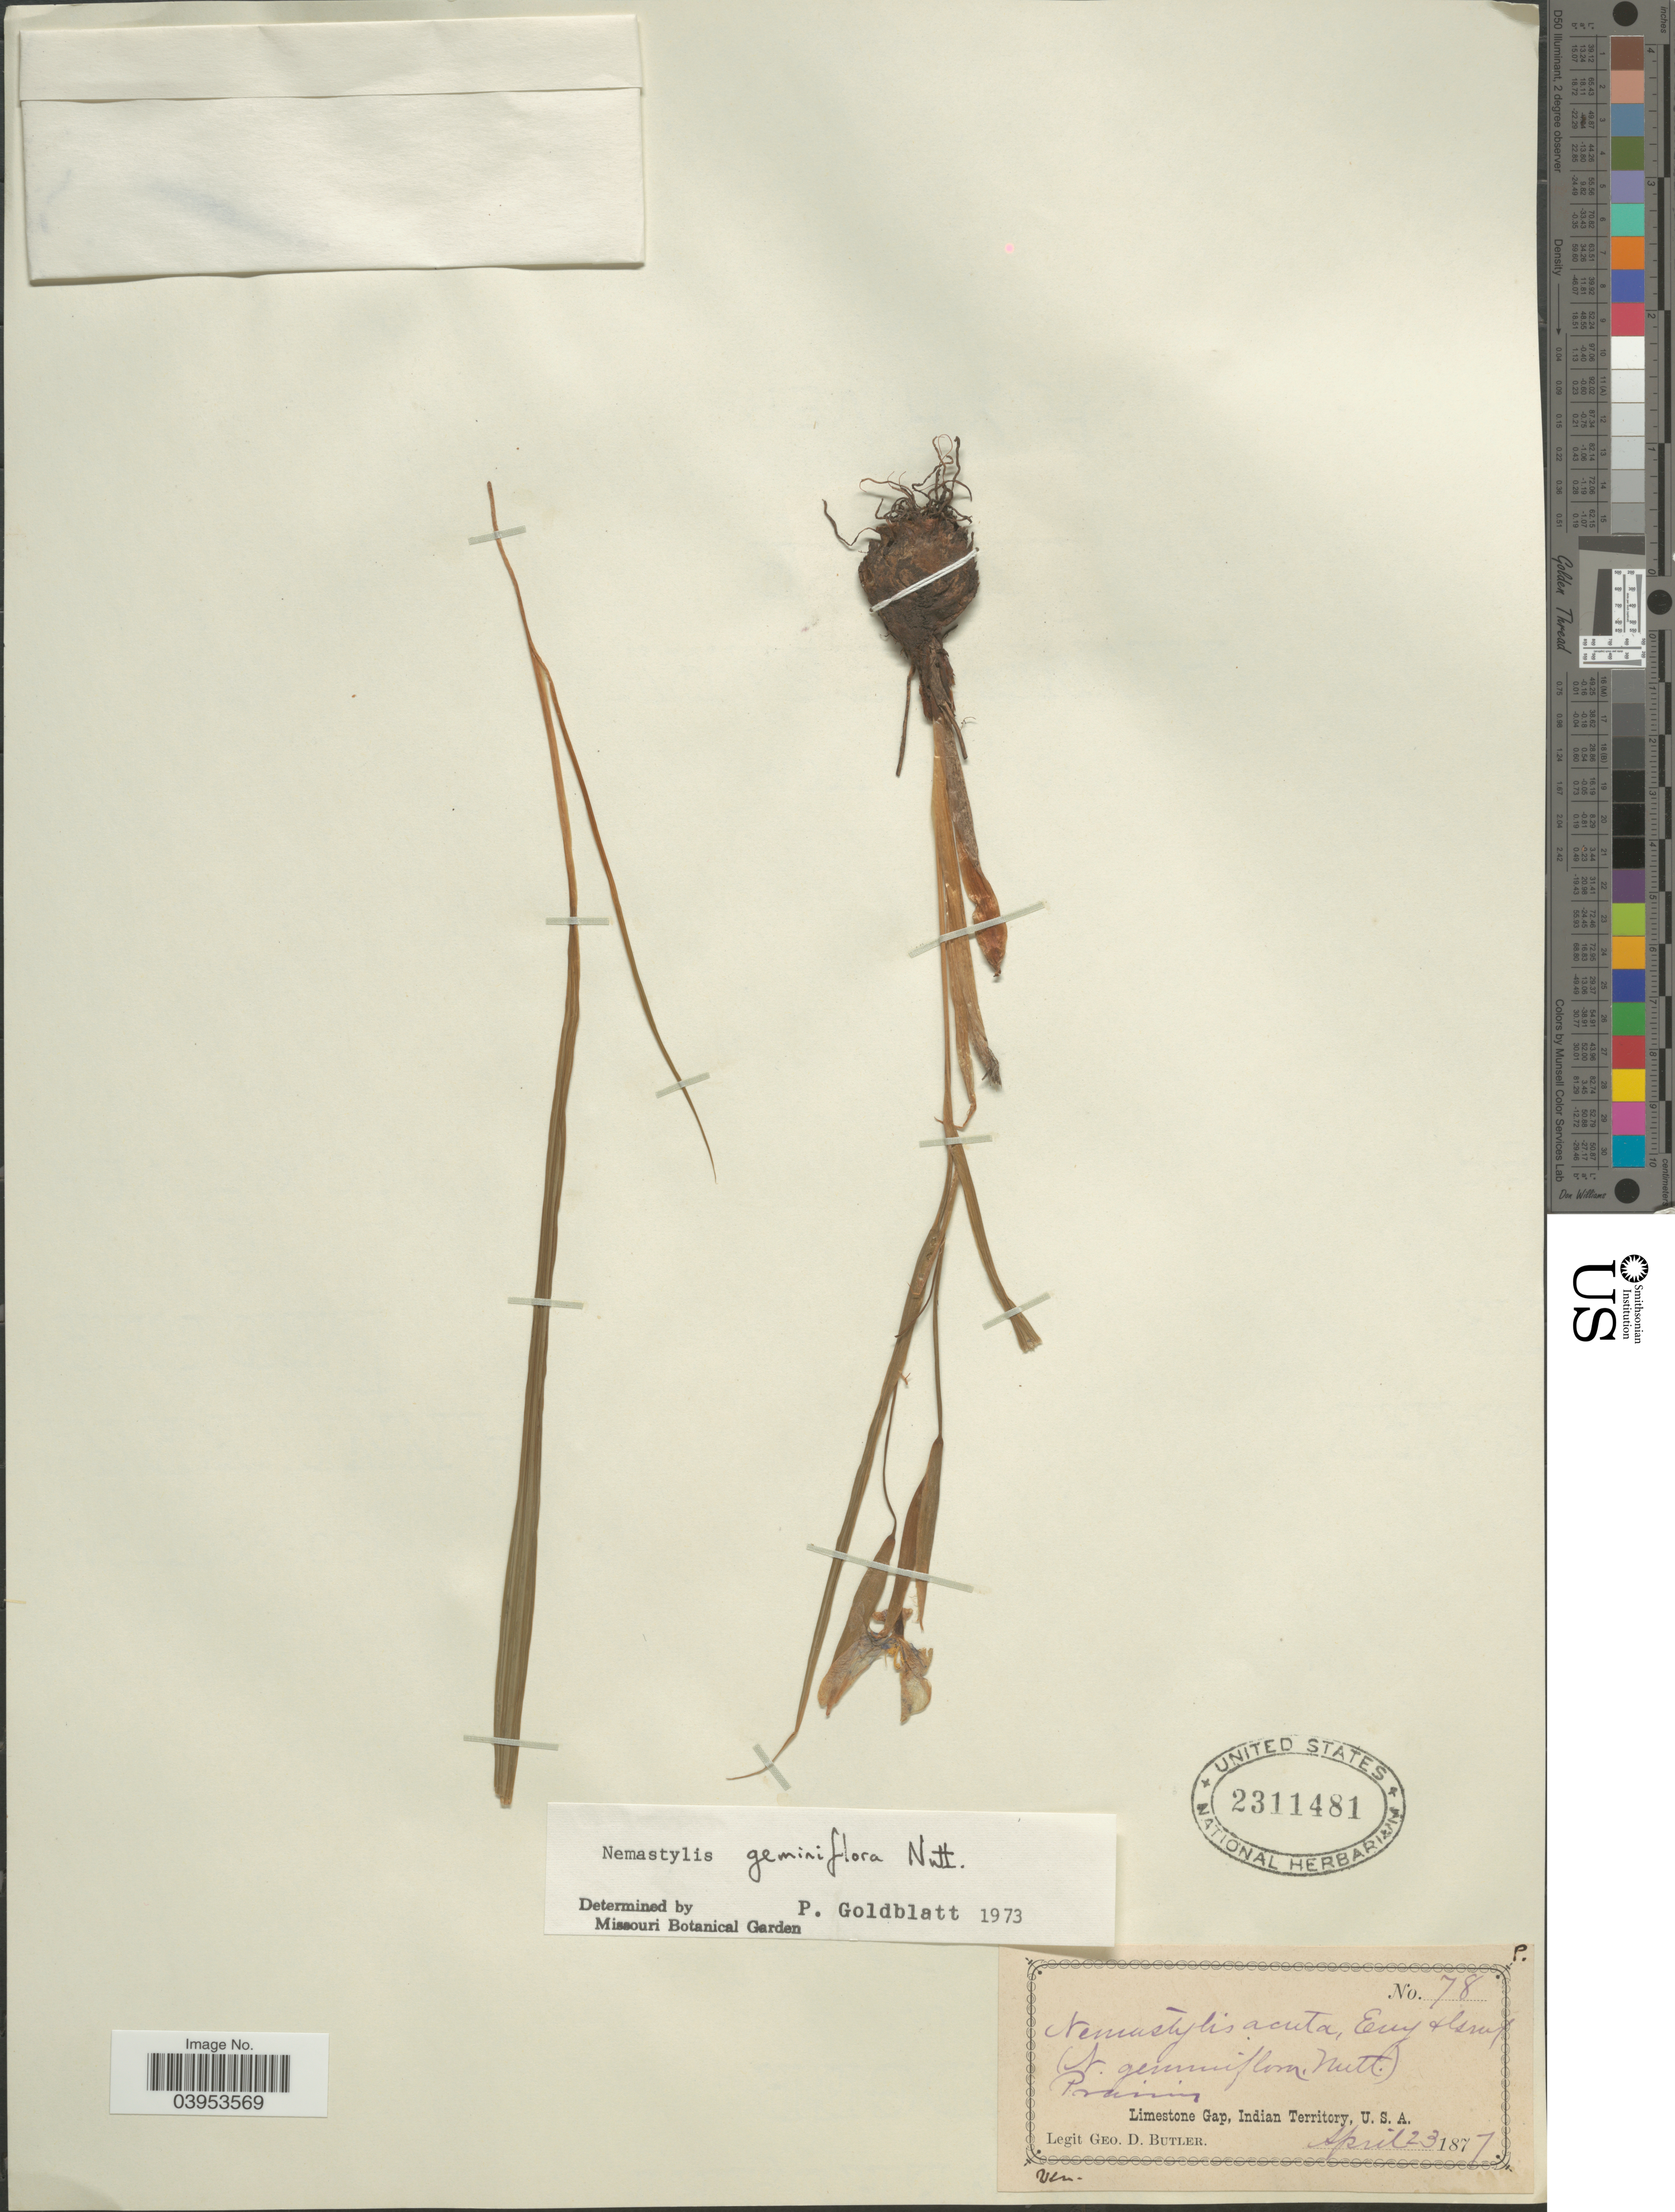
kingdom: Plantae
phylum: Tracheophyta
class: Liliopsida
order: Asparagales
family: Iridaceae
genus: Nemastylis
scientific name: Nemastylis geminiflora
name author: Nutt.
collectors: G. D. Butler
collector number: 78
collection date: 1877-04-23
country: United States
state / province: Oklahoma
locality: Limestone Gap, Indian Territory.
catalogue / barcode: US 2311481